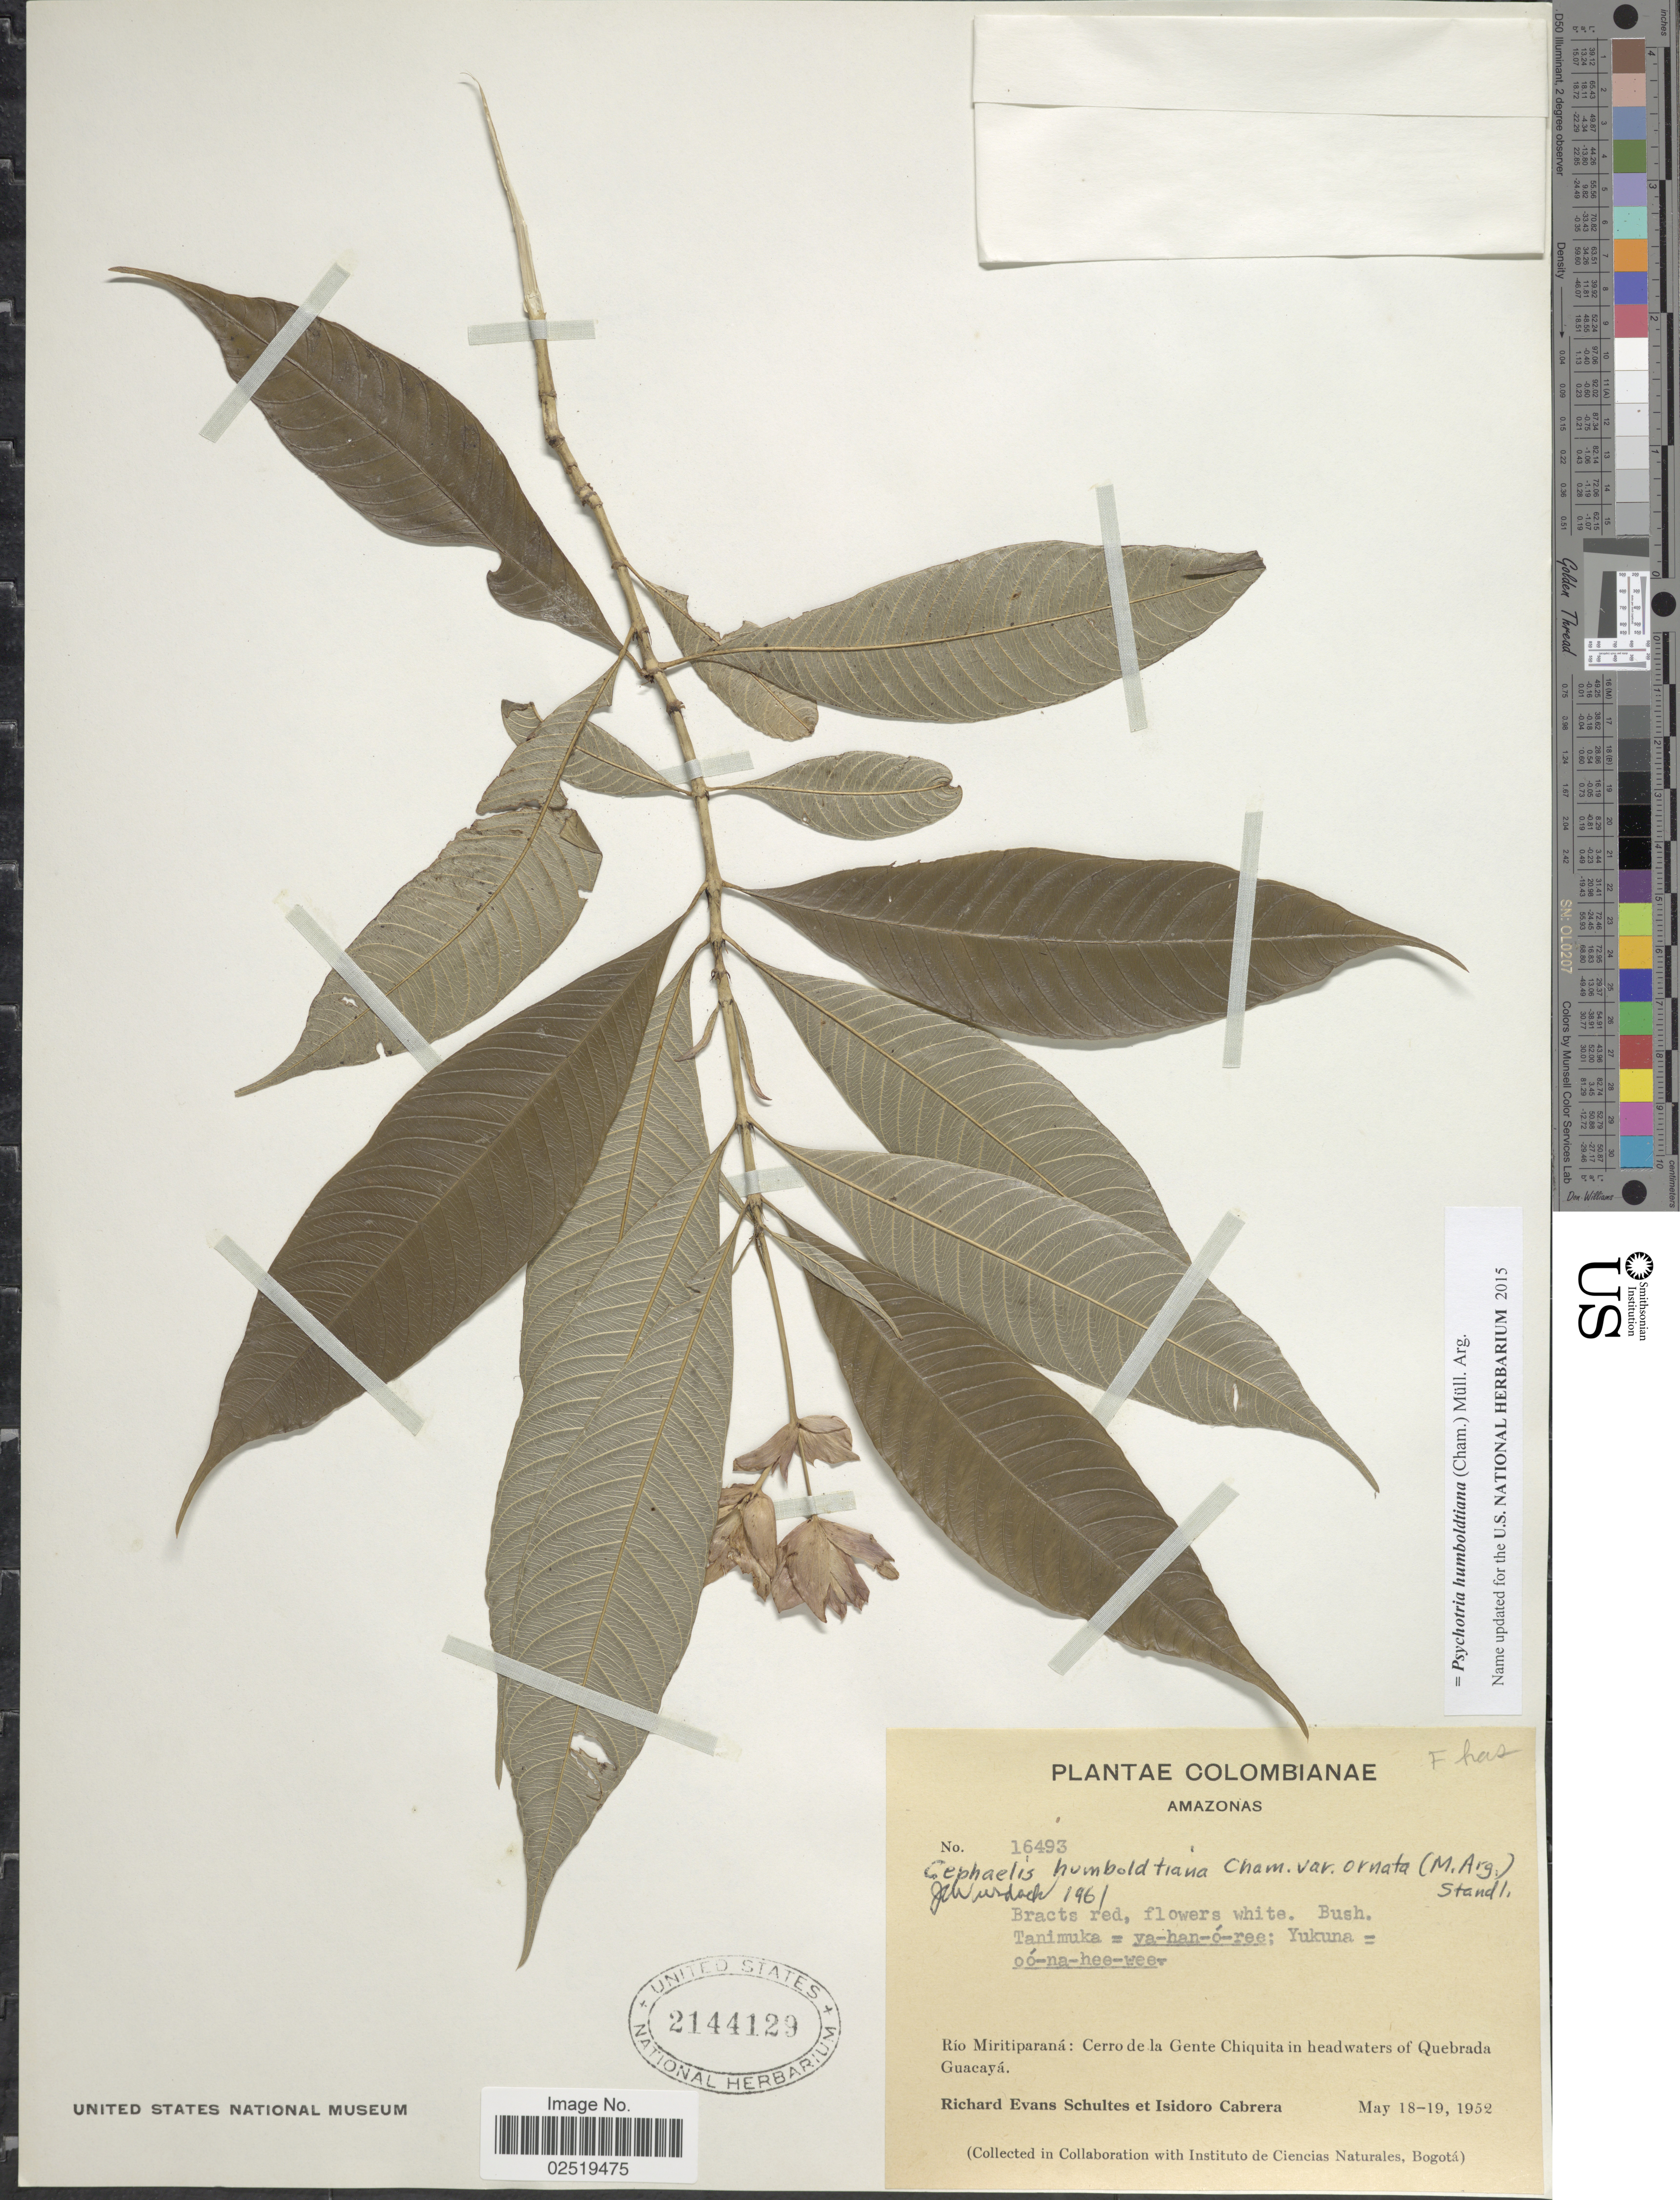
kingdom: Plantae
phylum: Tracheophyta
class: Magnoliopsida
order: Gentianales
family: Rubiaceae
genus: Psychotria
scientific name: Psychotria humboldtiana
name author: (Cham.) Müll. Arg.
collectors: R. E. Schultes & I. Cabrera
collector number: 16493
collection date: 1952-05-18/1952-05-19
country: Colombia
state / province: Amazônas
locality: Rio Miritiparana: Cerro de la Gente Chiquita in headwaters of Quebrada Guacaya.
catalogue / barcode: US 2144129